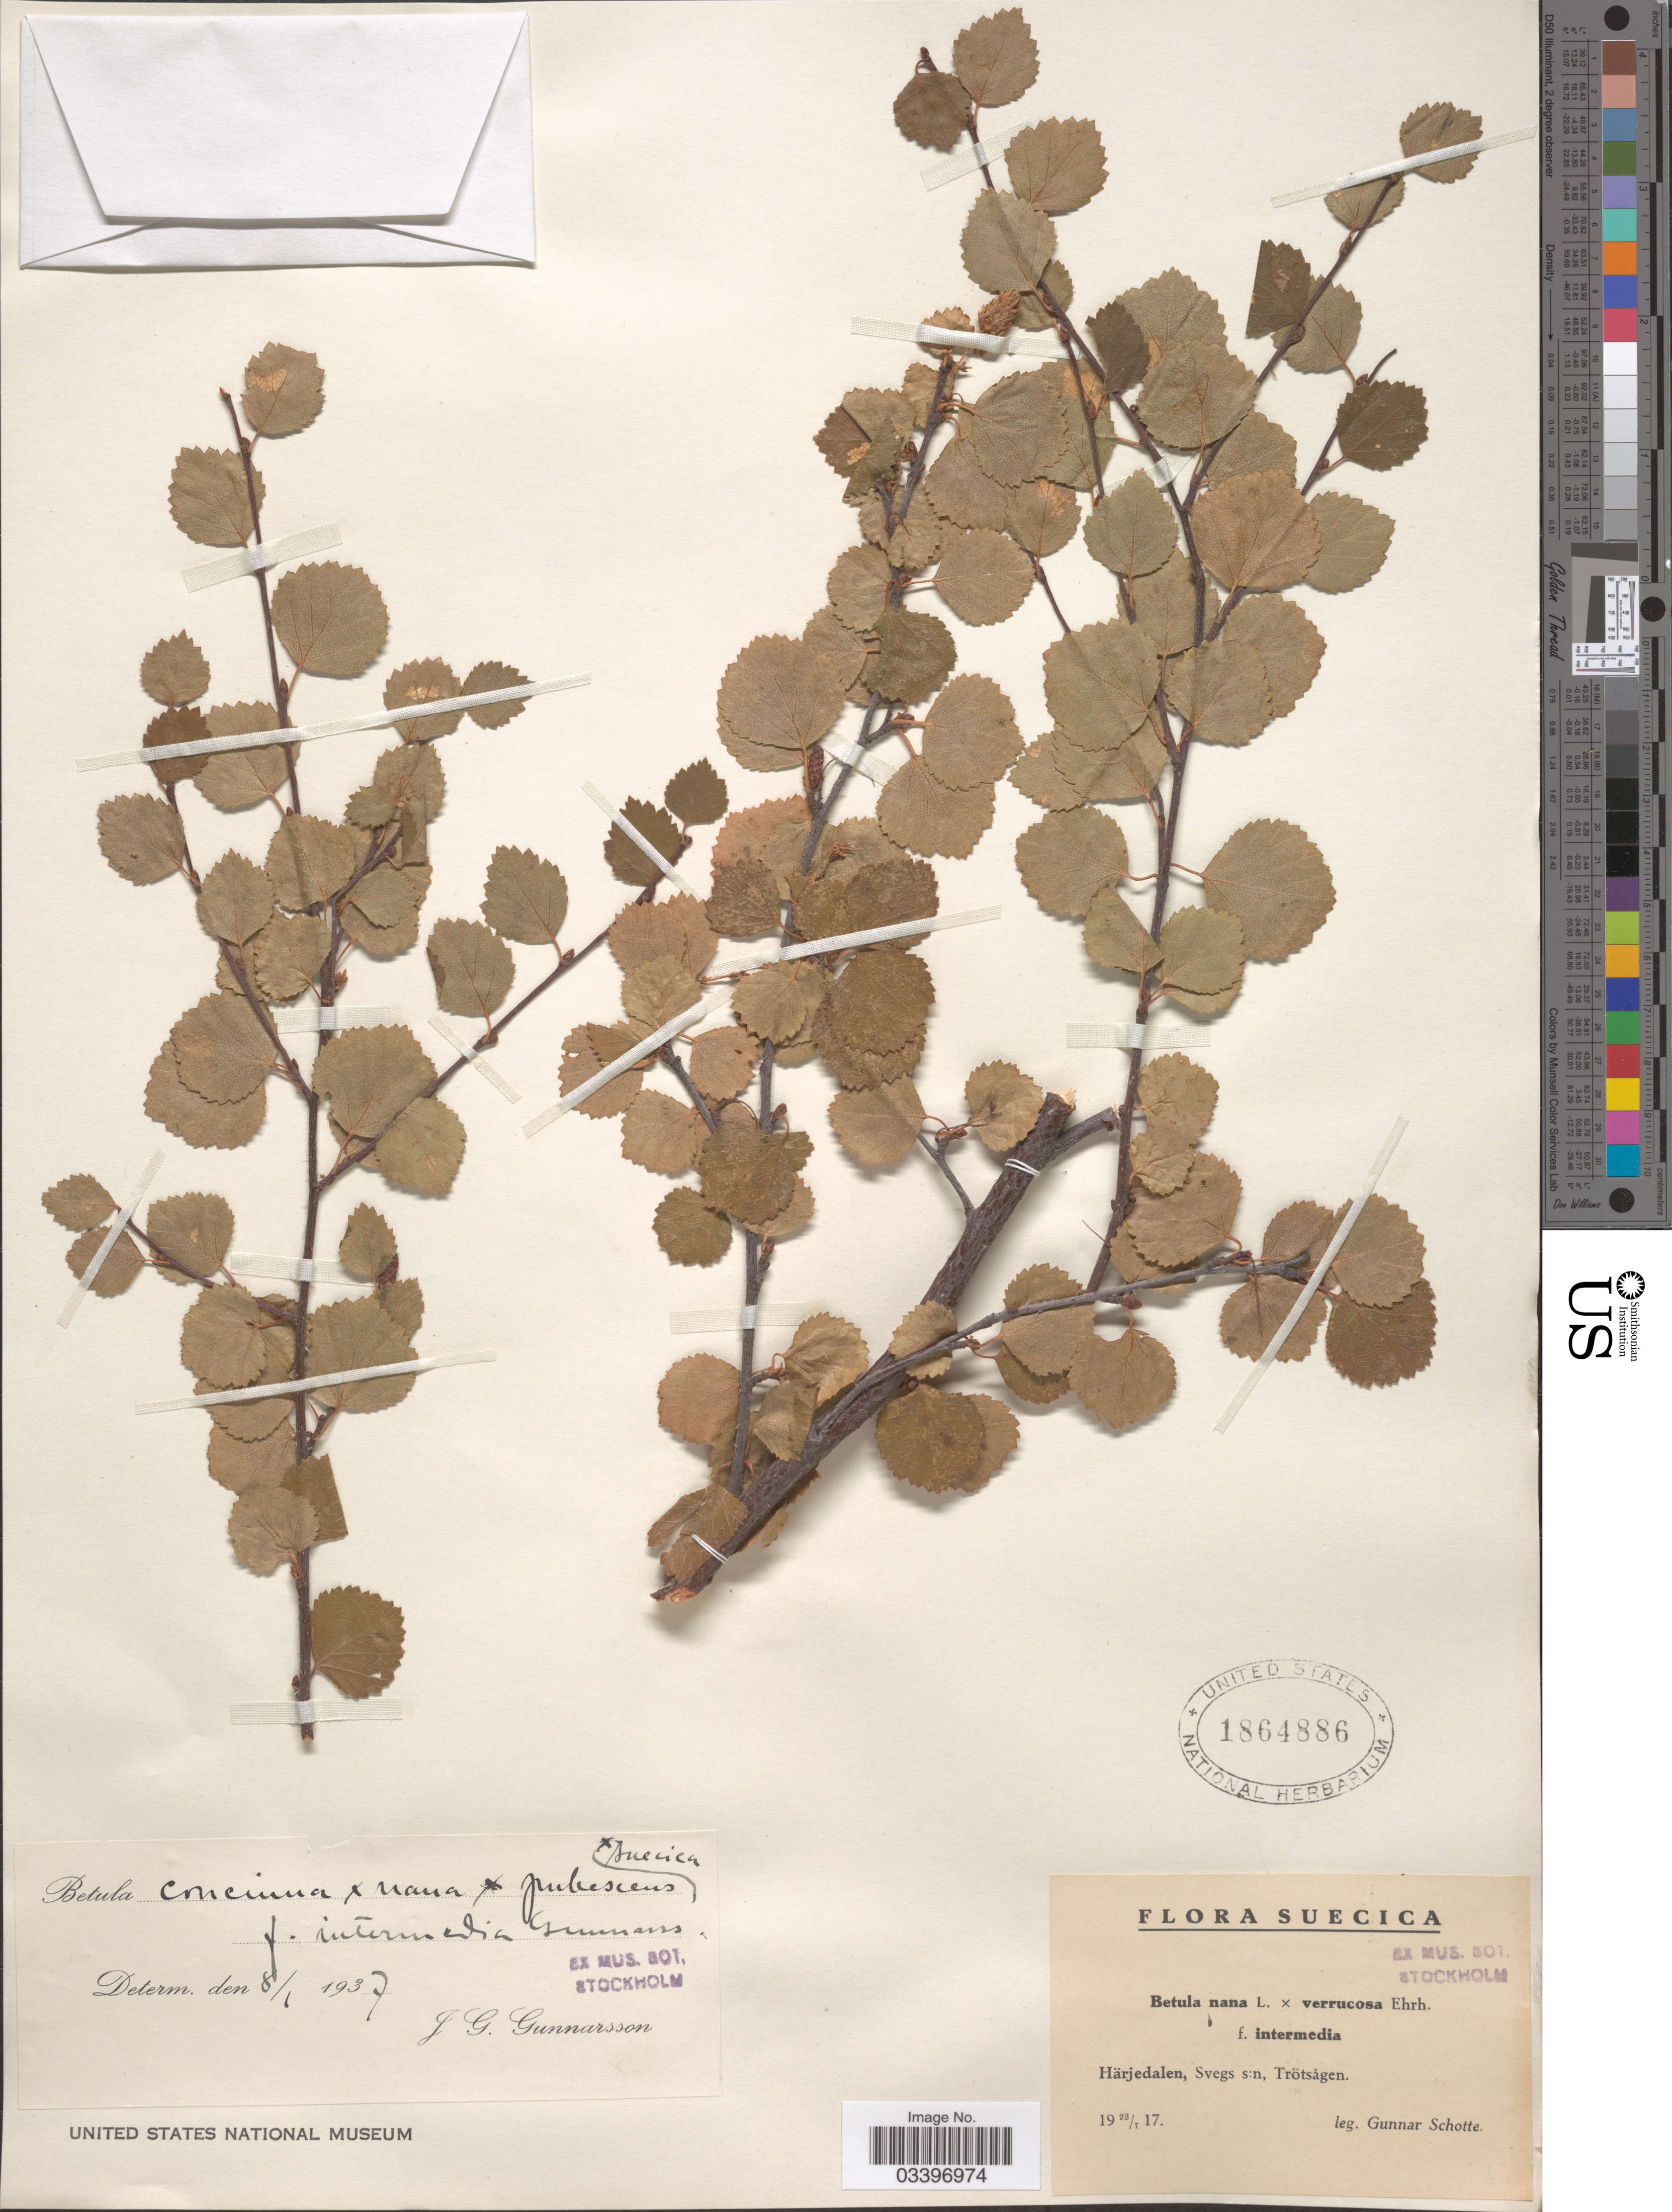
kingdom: Plantae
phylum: Tracheophyta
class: Magnoliopsida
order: Fagales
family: Betulaceae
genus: Betula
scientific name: Betula nana x B. pubescens var. carpatica (Waldst. & Kit. ex Willd.) Wimm. & Grab.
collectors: G. Schotte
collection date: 1917-07-23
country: Sweden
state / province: Jamtland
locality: Suecica. Härjedalen, Svegs s:n, Trötsågen.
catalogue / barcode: US 1864886